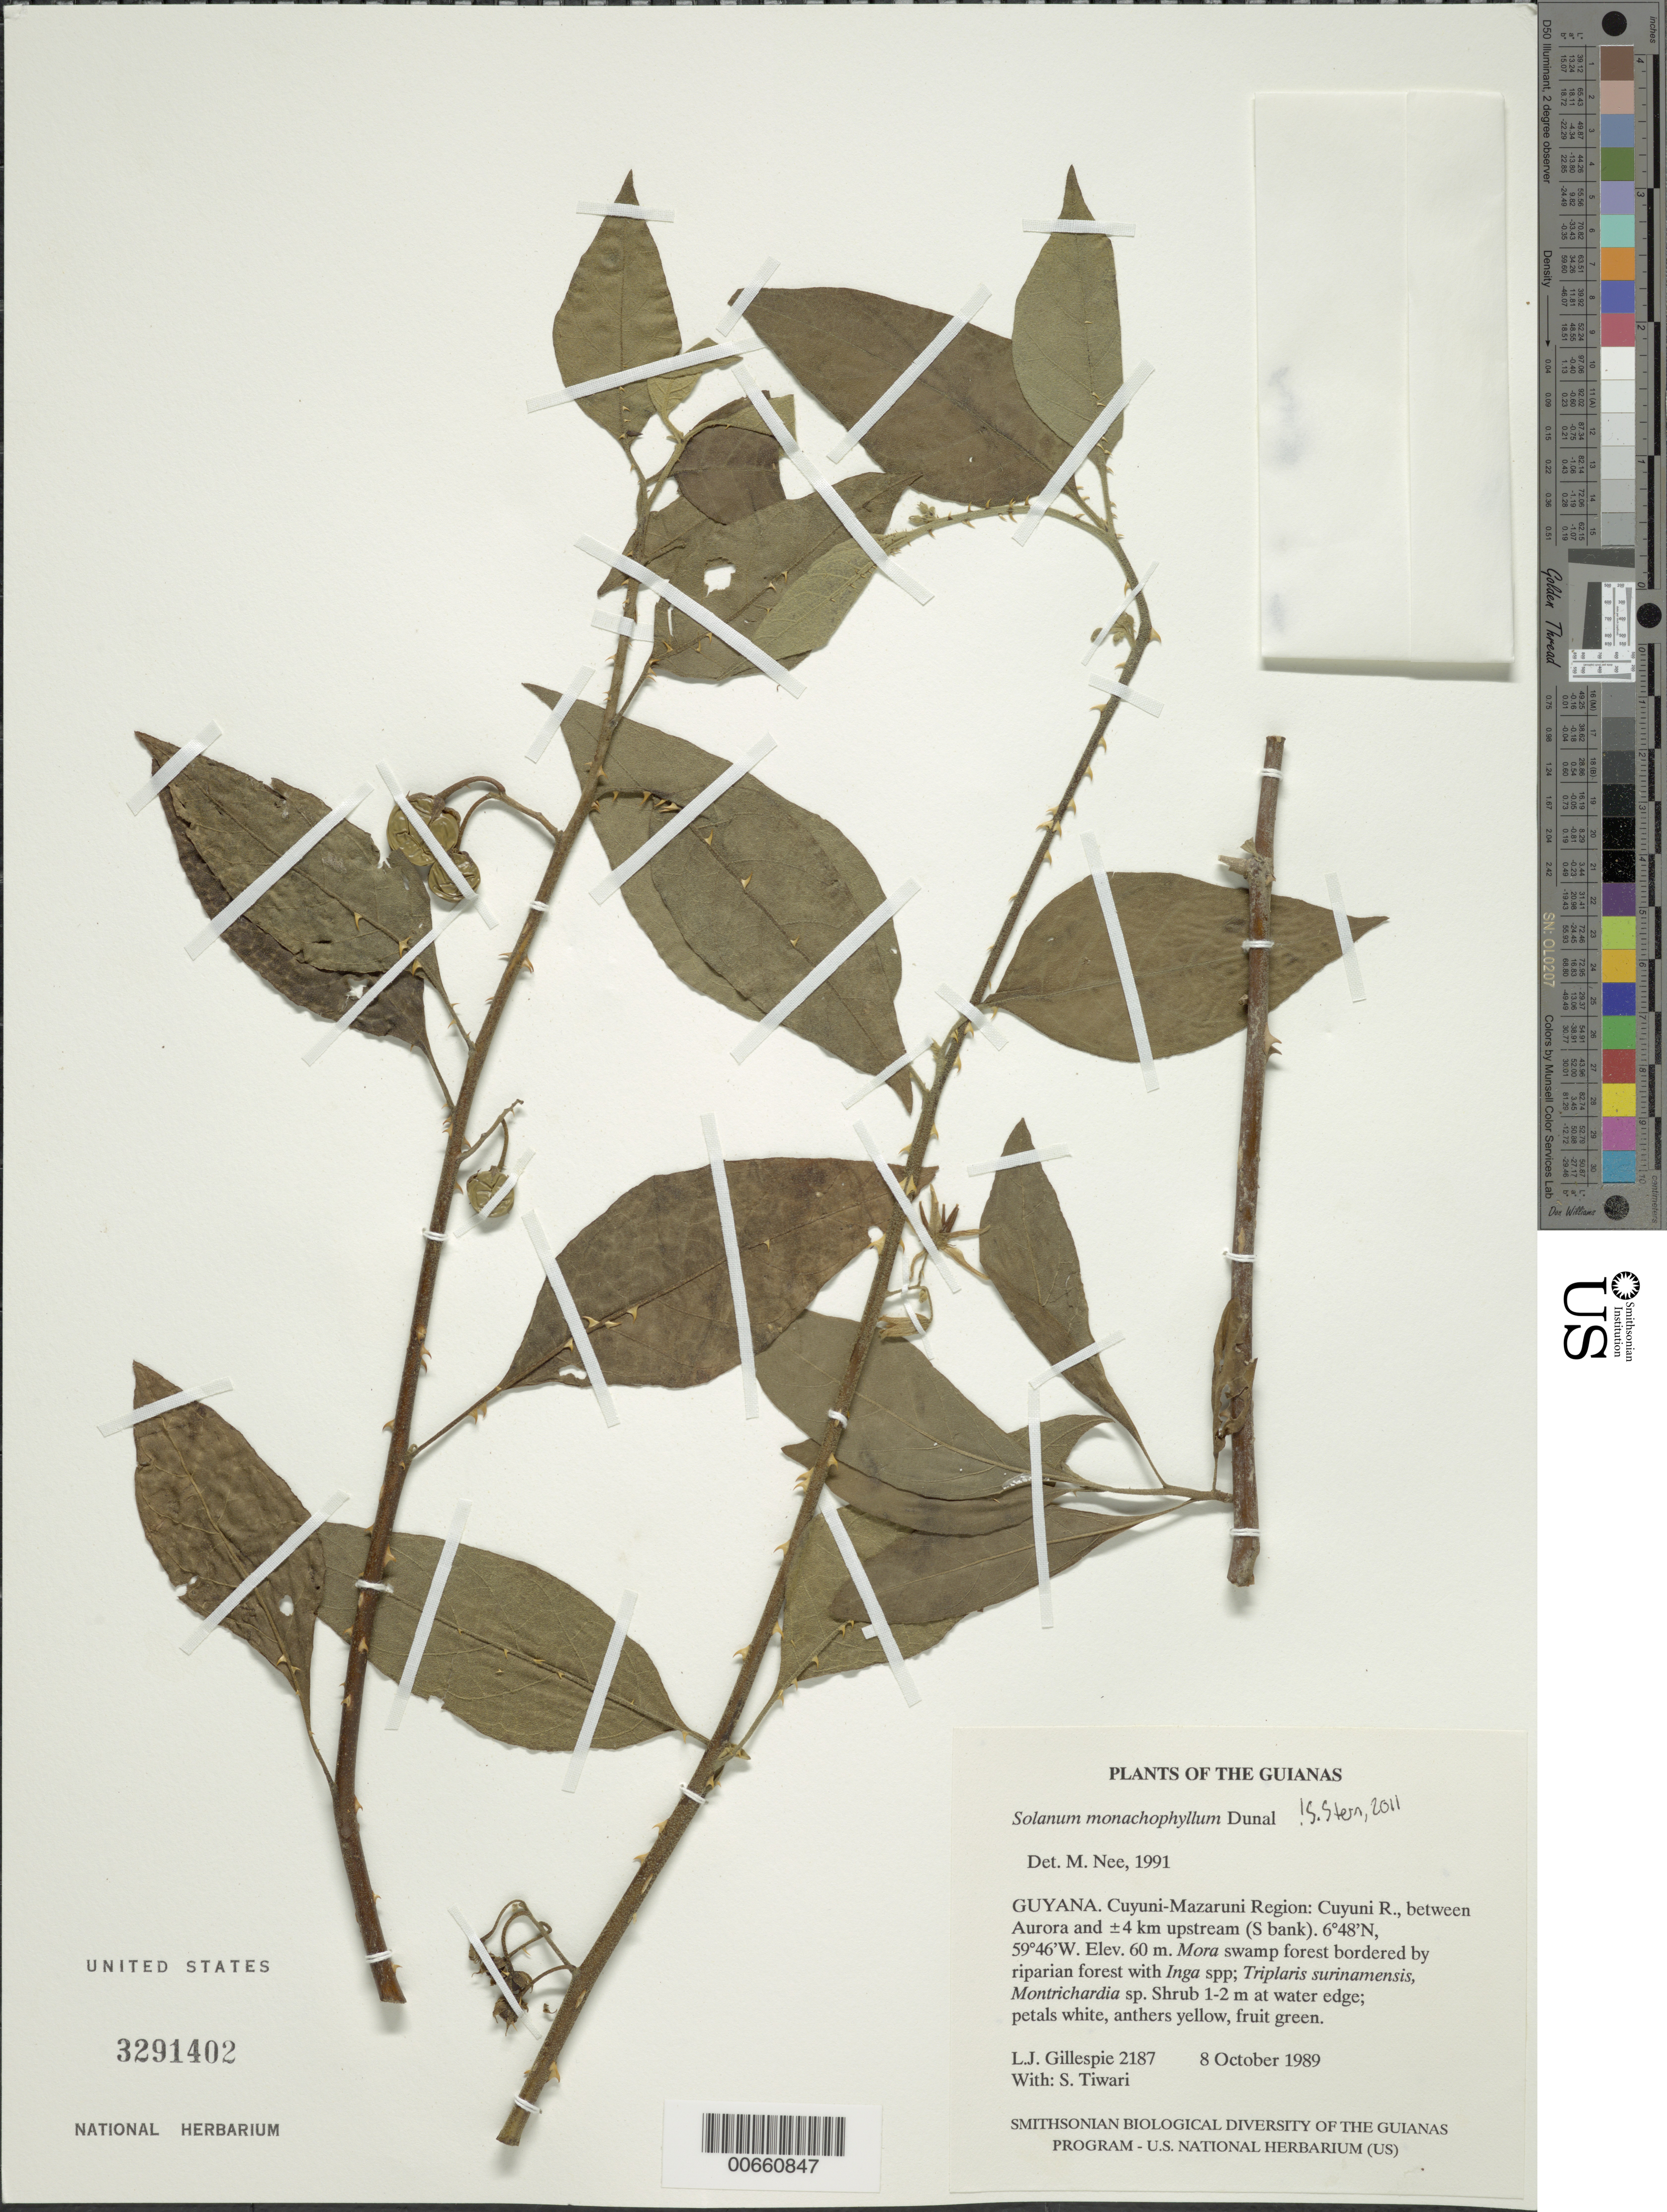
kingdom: Plantae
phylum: Tracheophyta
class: Magnoliopsida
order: Solanales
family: Solanaceae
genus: Solanum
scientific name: Solanum monachophyllum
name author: Dunal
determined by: Nee, Michael H.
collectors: L. J. Gillespie & S. Tiwari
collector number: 2187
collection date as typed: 10 Oct 1989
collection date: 1989-10-10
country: Guyana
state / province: Cuyuni-Mazaruni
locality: Cuyuni R., between Aurora and ±4 km upstream (S bank)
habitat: Mora swamp forest bordered by riparian forest. At water edge.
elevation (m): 60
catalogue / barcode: US 3291402